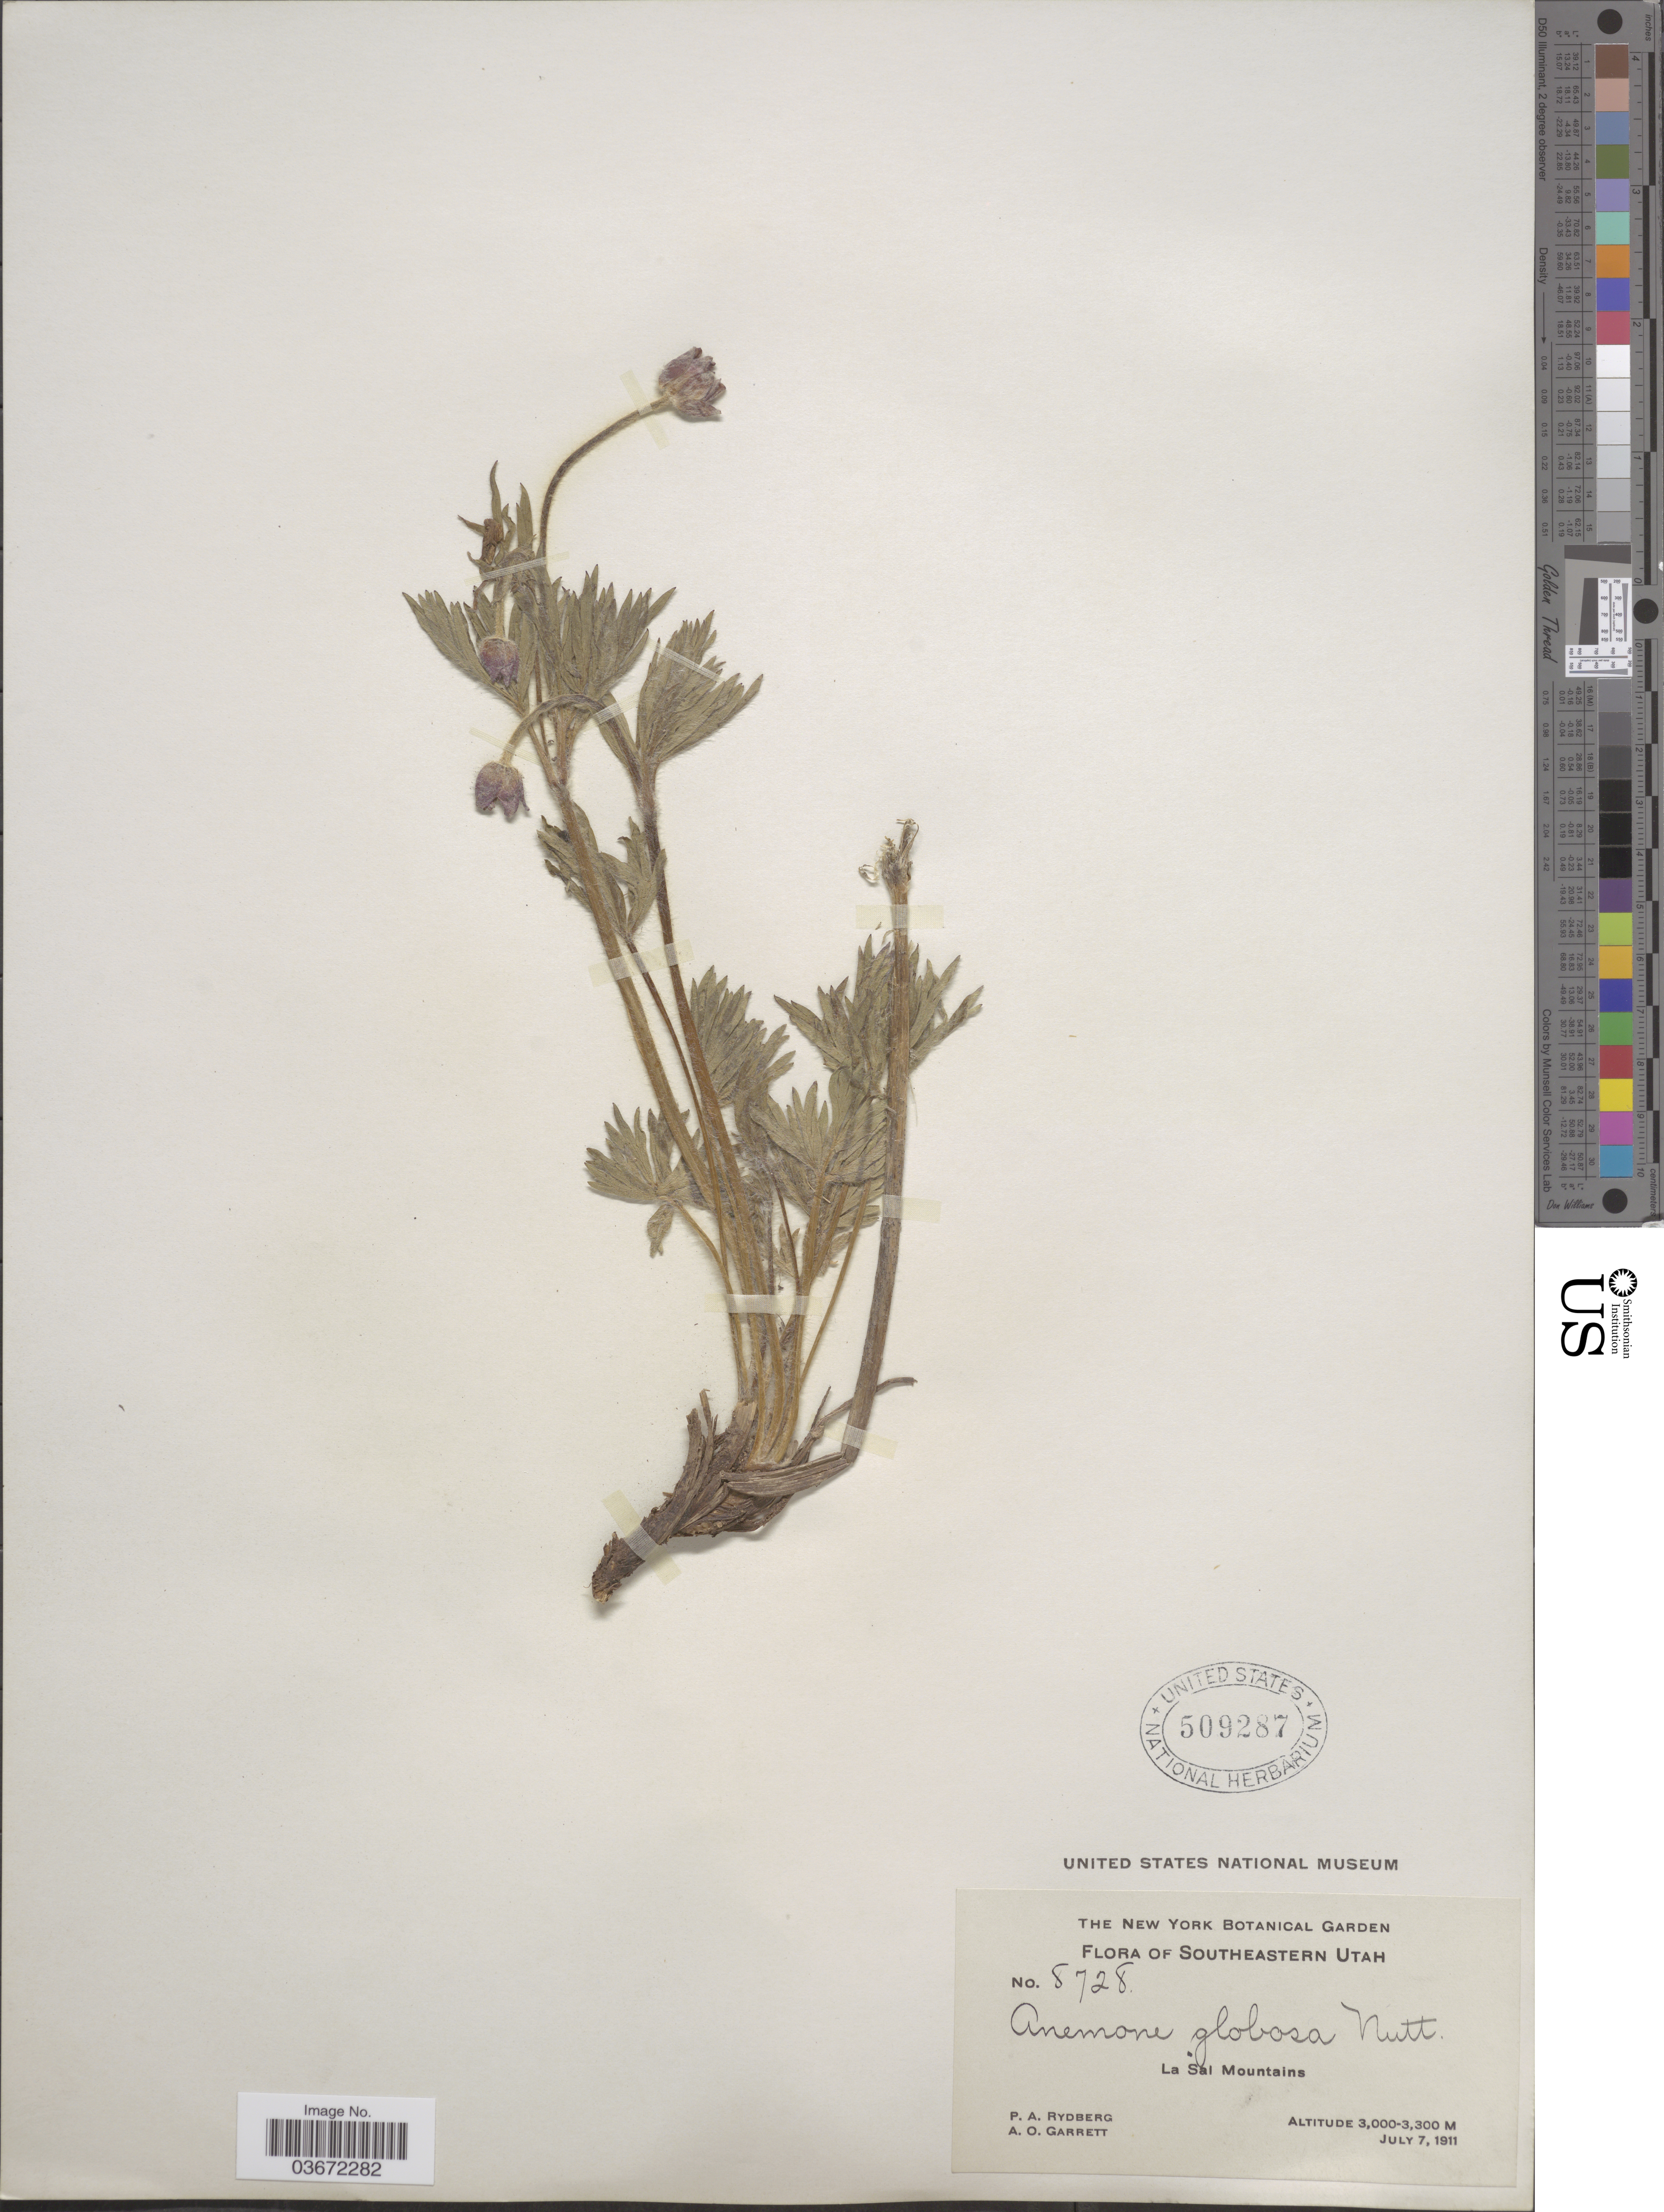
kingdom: Plantae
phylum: Tracheophyta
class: Magnoliopsida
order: Ranunculales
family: Ranunculaceae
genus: Anemone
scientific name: Anemone globosa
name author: (Torr. & A. Gray) Nutt. ex A. Heller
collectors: P. A. Rydberg & A. O. Garrett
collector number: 8728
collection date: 1911-07-07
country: United States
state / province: Utah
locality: Southeastern Utah. La Sal mountains.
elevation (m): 3000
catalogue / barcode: US 509287